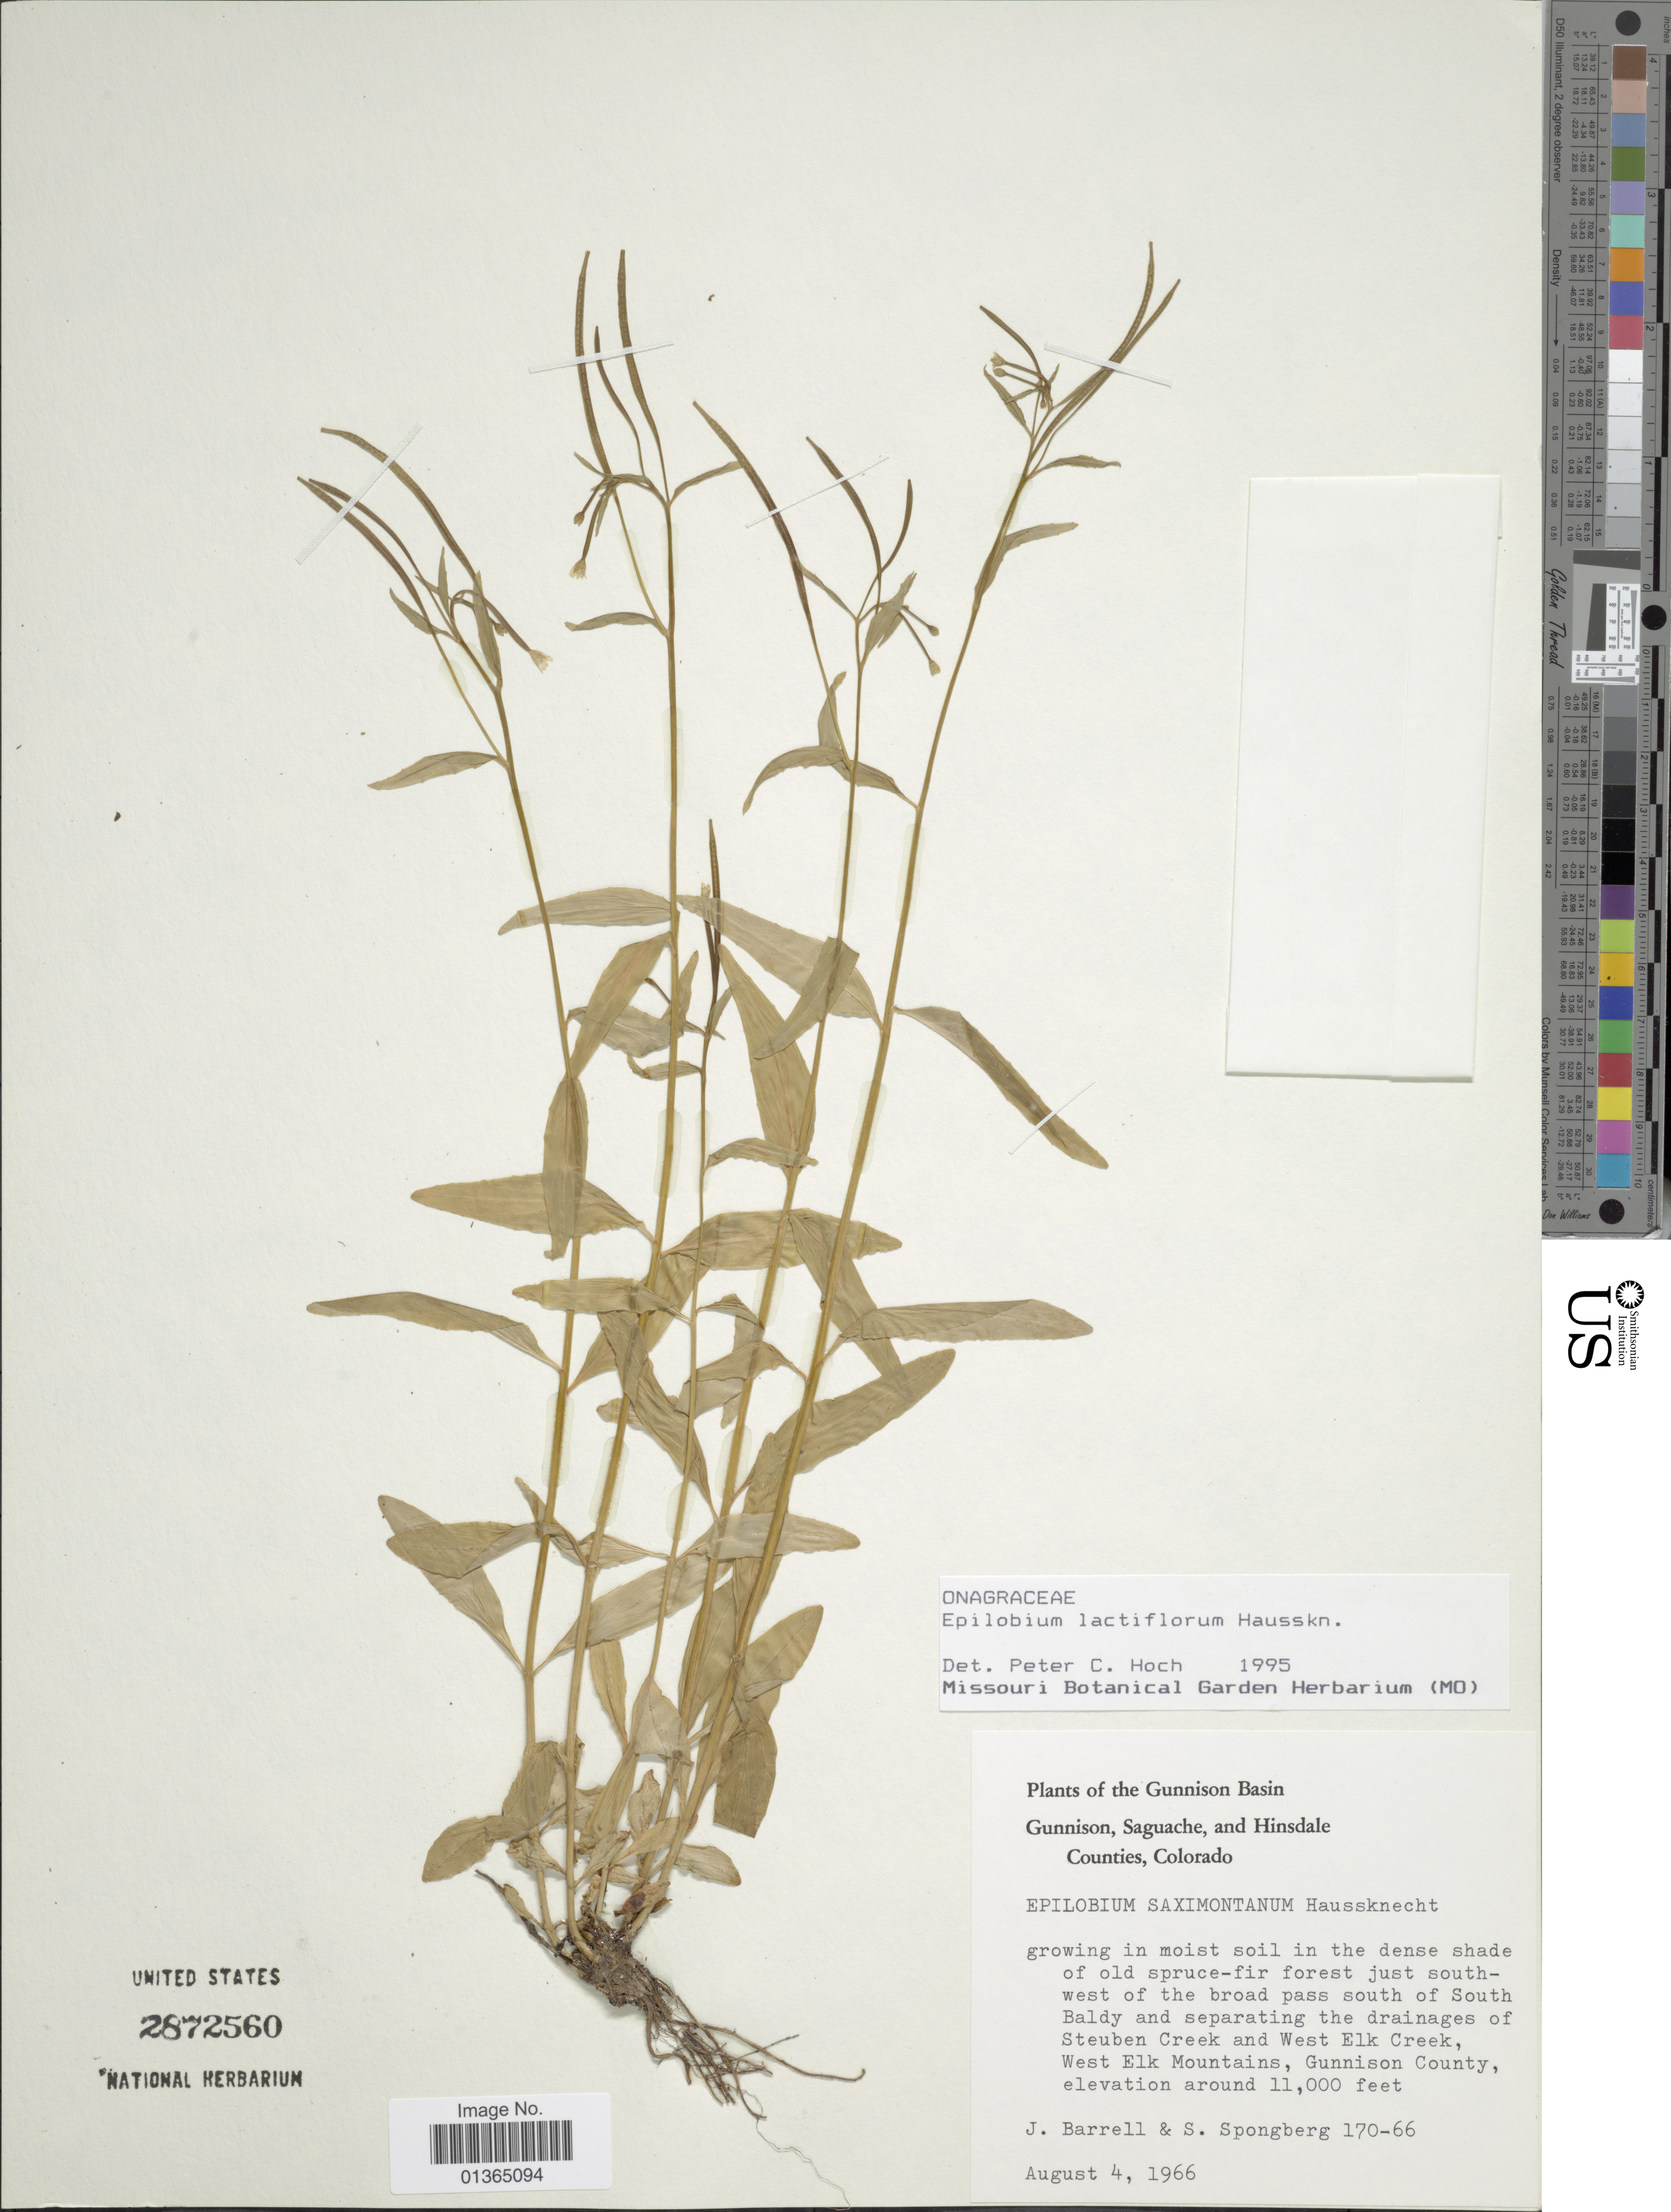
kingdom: Plantae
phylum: Tracheophyta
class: Magnoliopsida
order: Myrtales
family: Onagraceae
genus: Epilobium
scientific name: Epilobium lactiflorum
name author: Hausskn.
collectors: J. Barrell & S. A.Spongberg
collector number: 170-66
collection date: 1966-08-04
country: United States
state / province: Colorado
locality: Gunnison, Saguache, and Hinsdale Counties. Growing in moist soil in the dense shade of old spuce-fir forest just south-west of the broad pass south of South Baldy and separating the drainages of Steuben Creek and West Elk Creek, West Elk Mountains.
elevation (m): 3353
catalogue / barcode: US 2872560